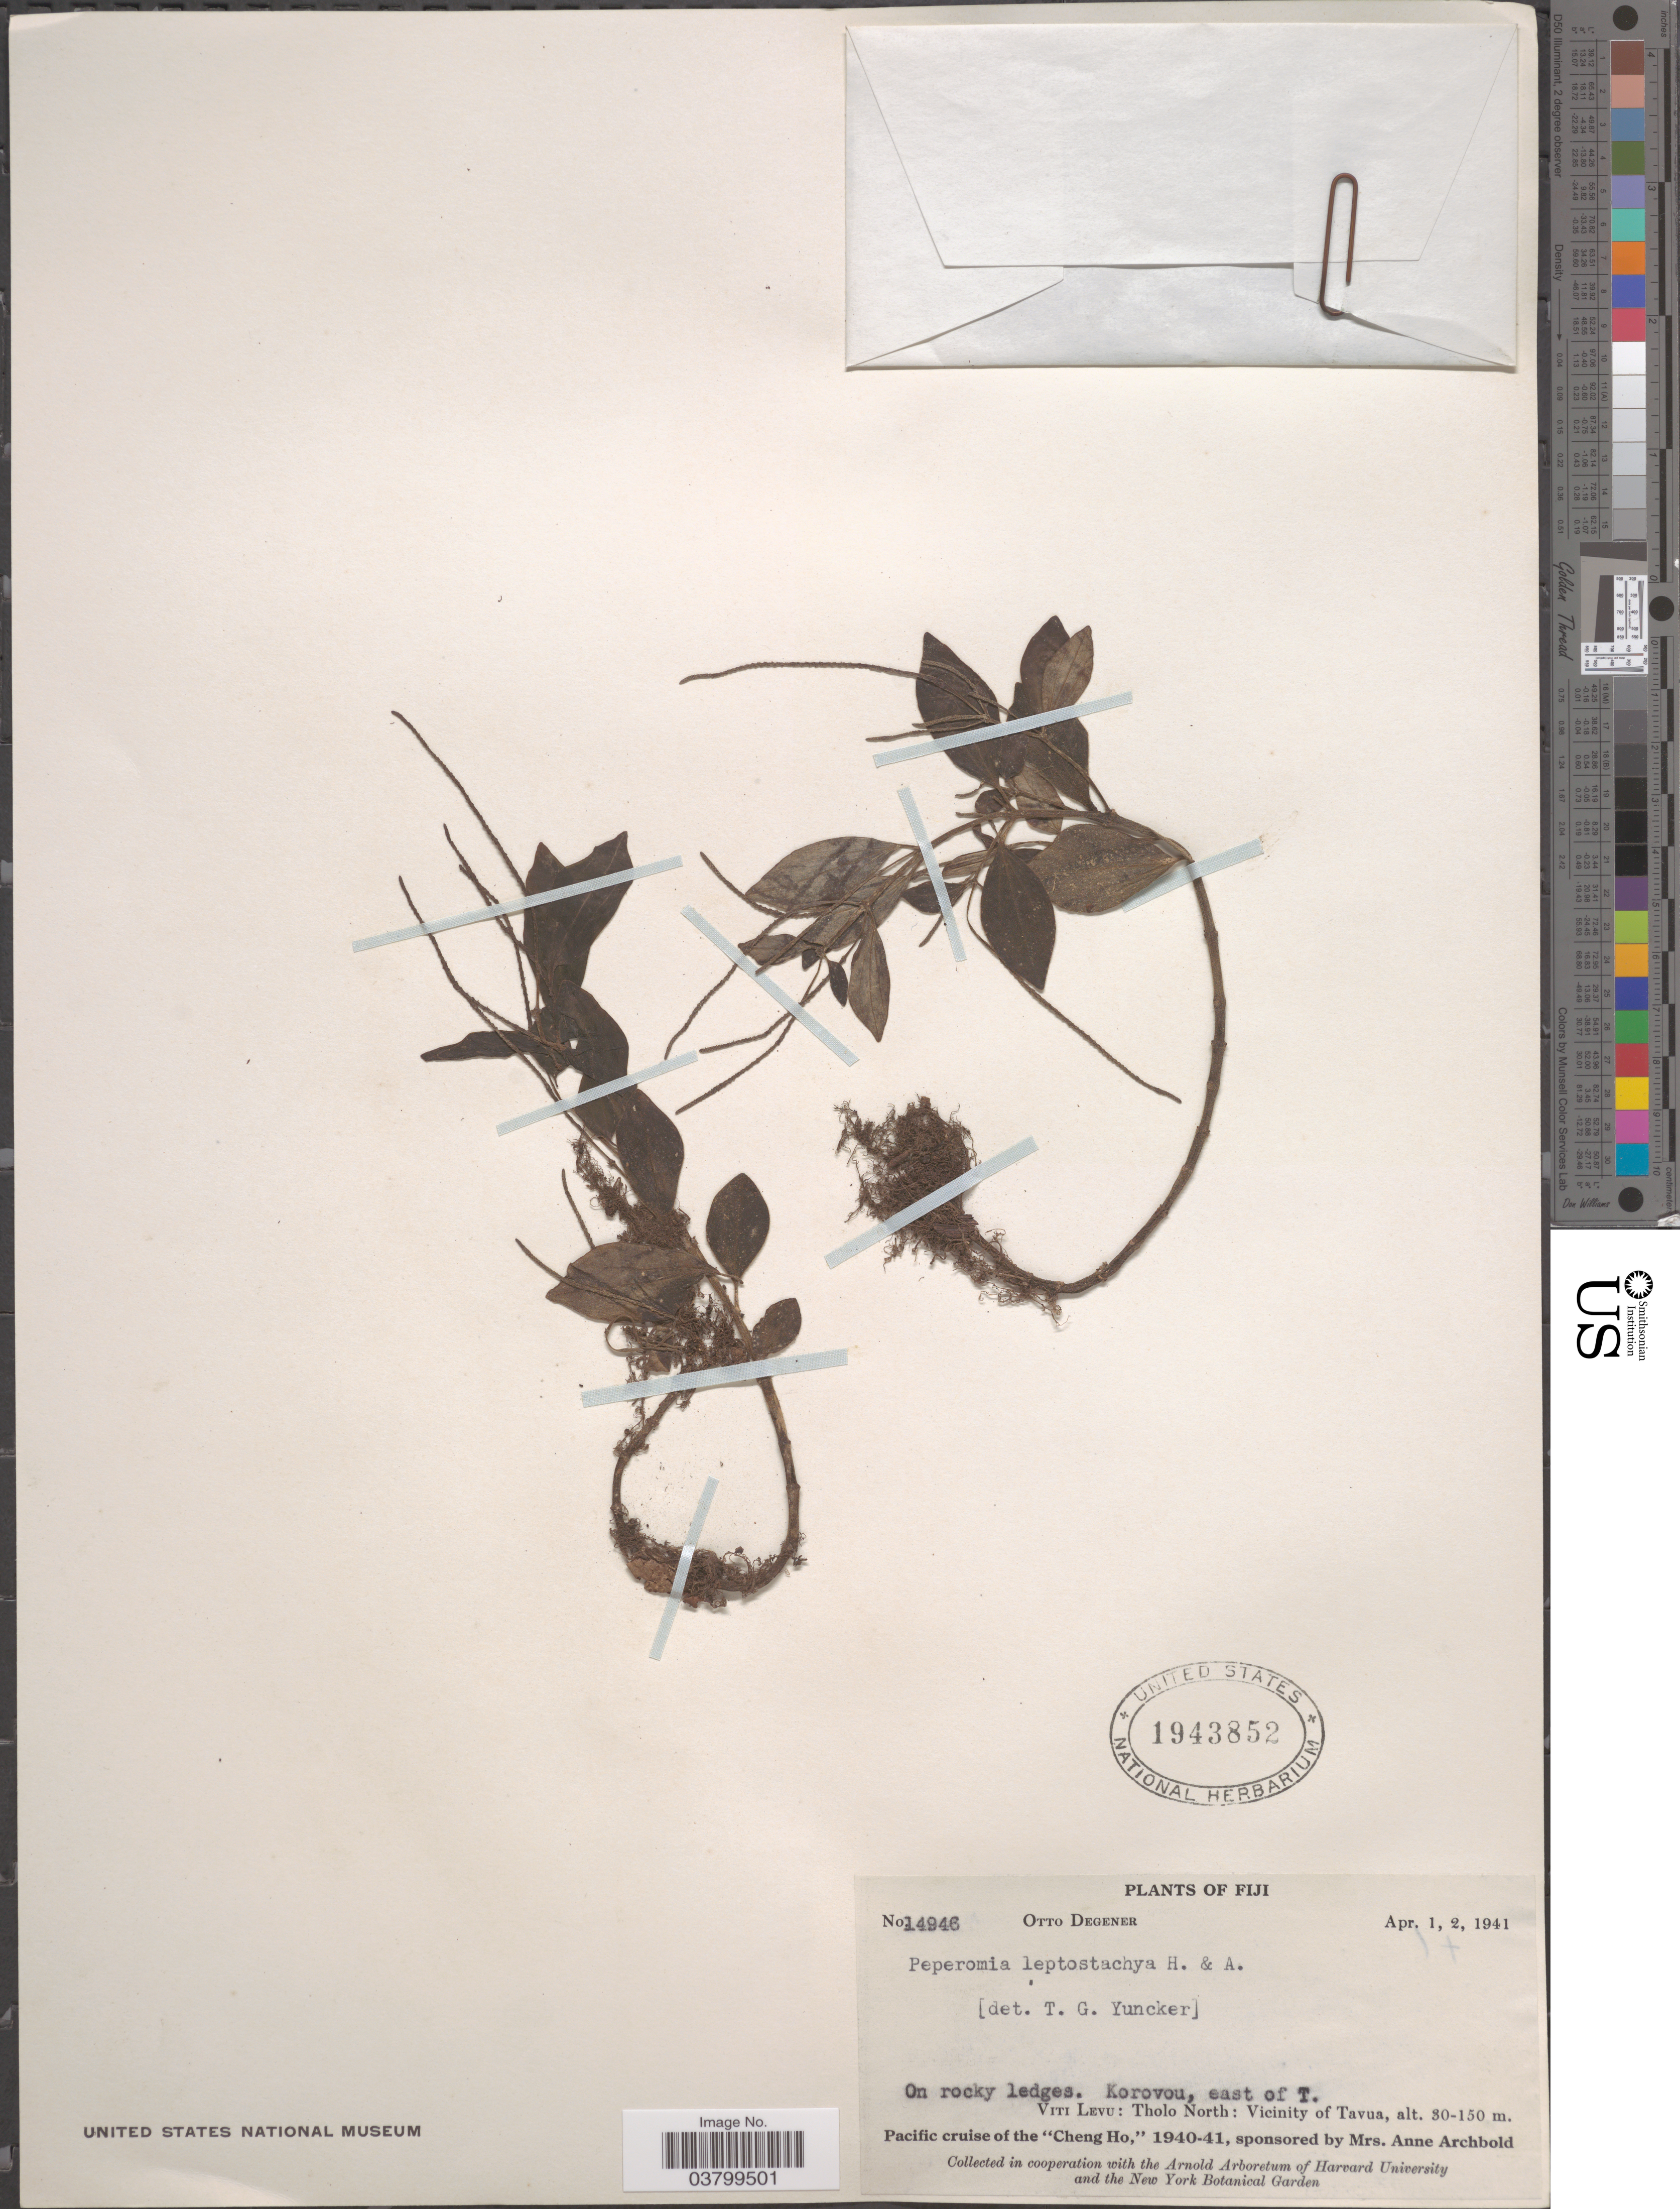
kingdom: Plantae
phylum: Tracheophyta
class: Magnoliopsida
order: Piperales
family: Piperaceae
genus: Peperomia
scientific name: Peperomia leptostachya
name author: Hook. & Arn.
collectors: O. Degener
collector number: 14946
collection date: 1941-04-01/1941-04-02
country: Fiji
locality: Viti Levu: Tholo North: Vicinity of Tavua. Korovou, east of T.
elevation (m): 30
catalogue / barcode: US 1943852